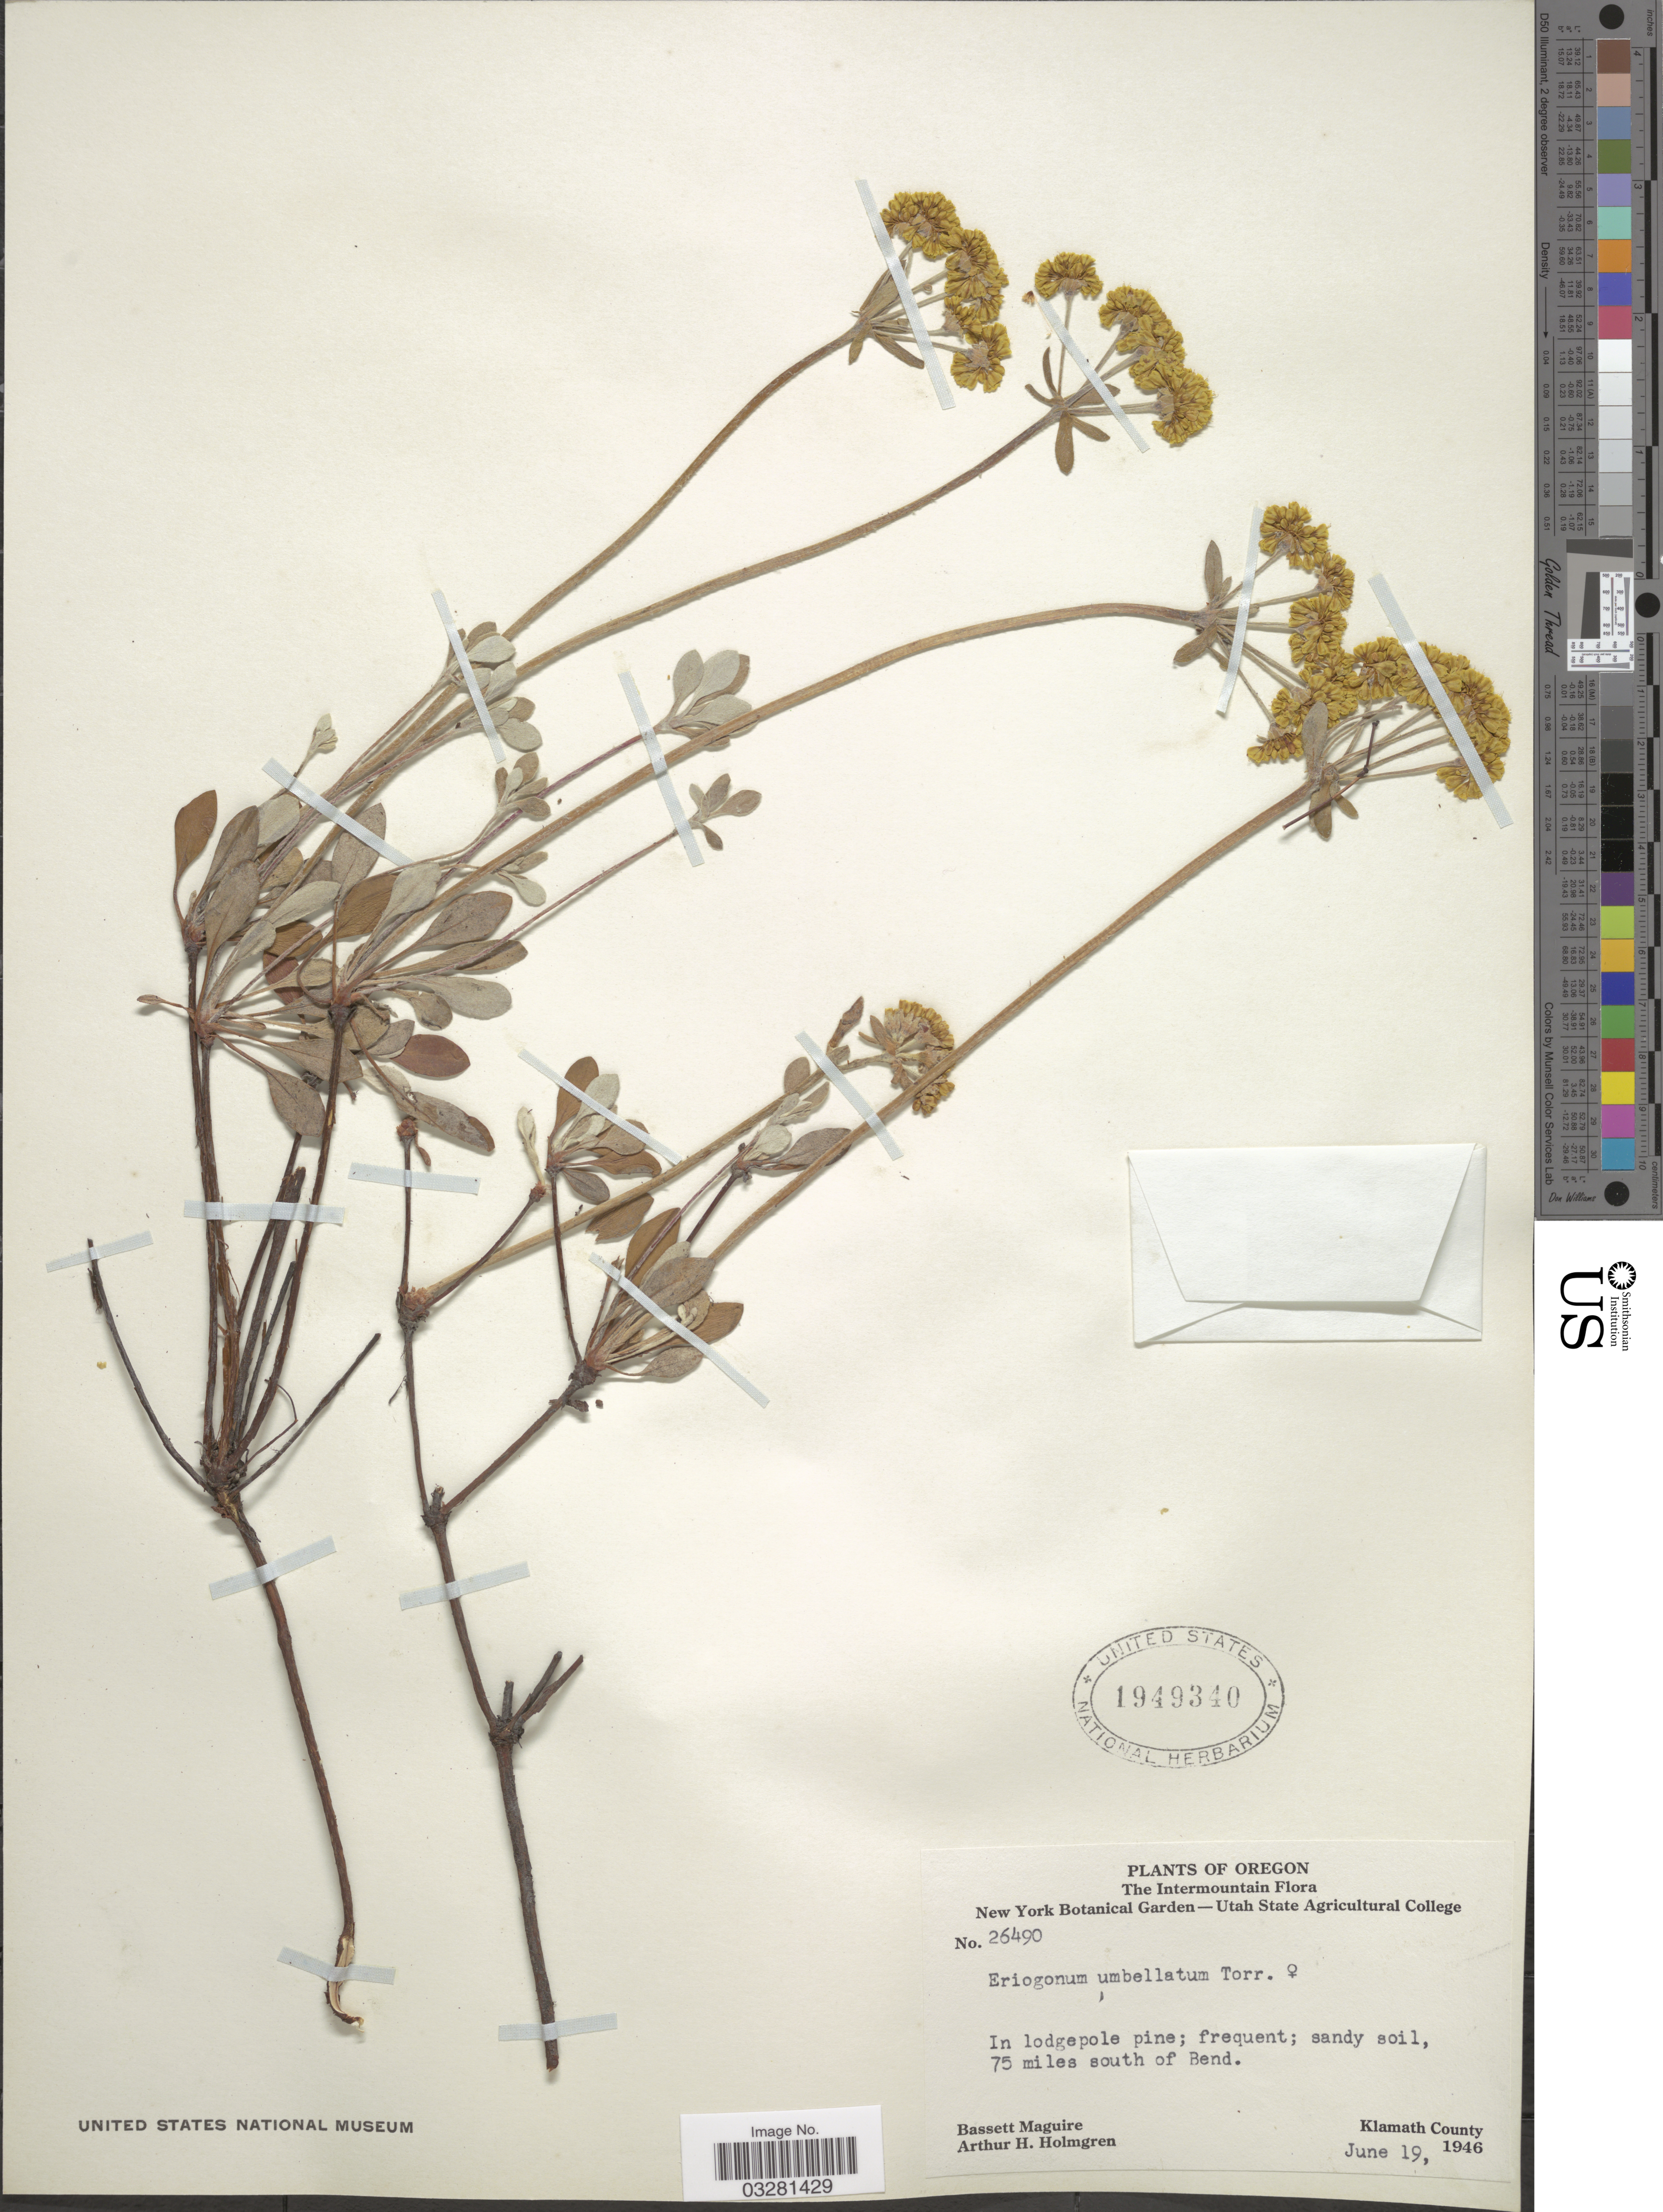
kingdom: Plantae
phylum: Tracheophyta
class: Magnoliopsida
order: Caryophyllales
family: Polygonaceae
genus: Eriogonum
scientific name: Eriogonum biumbellatum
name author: Rydb.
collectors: B. Maguire & A. H. Holmgren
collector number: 26490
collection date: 1946-06-19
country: United States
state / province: Oregon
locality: The Intermountain. 75 miles south of Bend. Klamath County.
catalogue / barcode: US 1949340